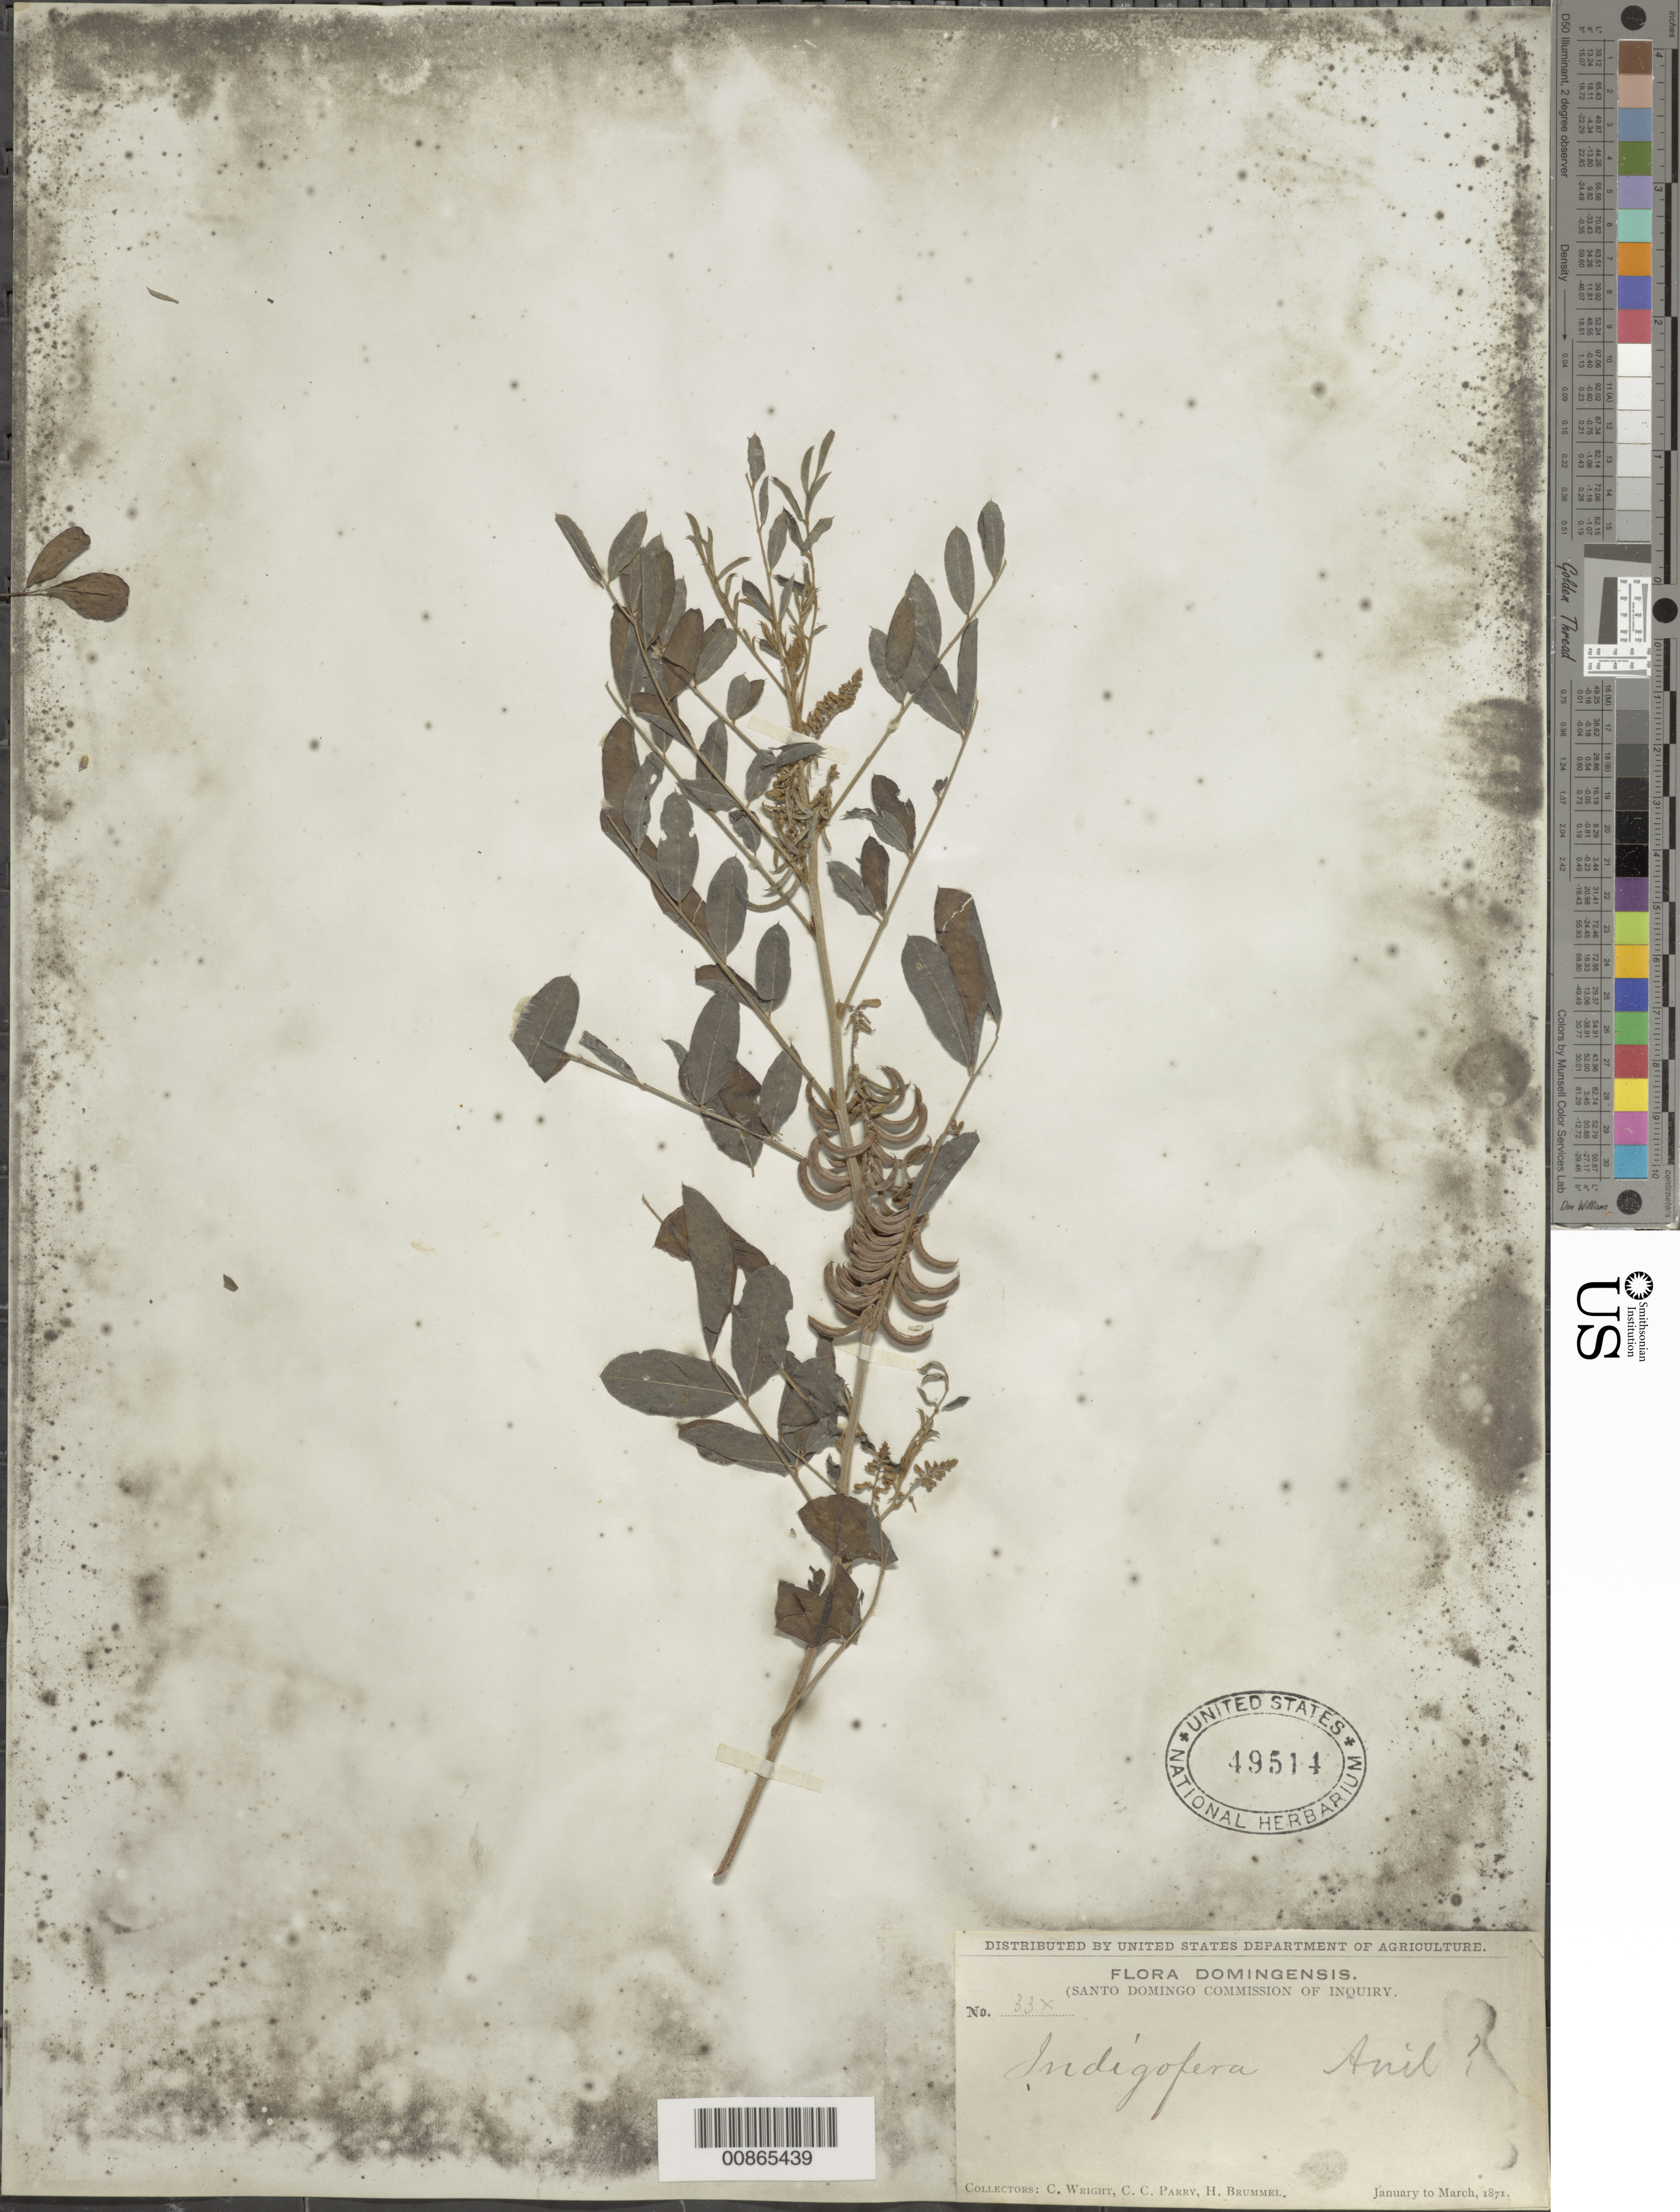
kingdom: Plantae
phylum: Tracheophyta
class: Magnoliopsida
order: Fabales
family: Fabaceae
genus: Indigofera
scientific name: Indigofera suffruticosa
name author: Mill.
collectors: C. Wright, C. C. Parry & H. Brummel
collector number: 33x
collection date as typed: Jan 1871 to -- Mar 1871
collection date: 1871-01/1871-03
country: Dominican Republic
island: Hispaniola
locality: Dominican Republic.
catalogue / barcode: US 49514